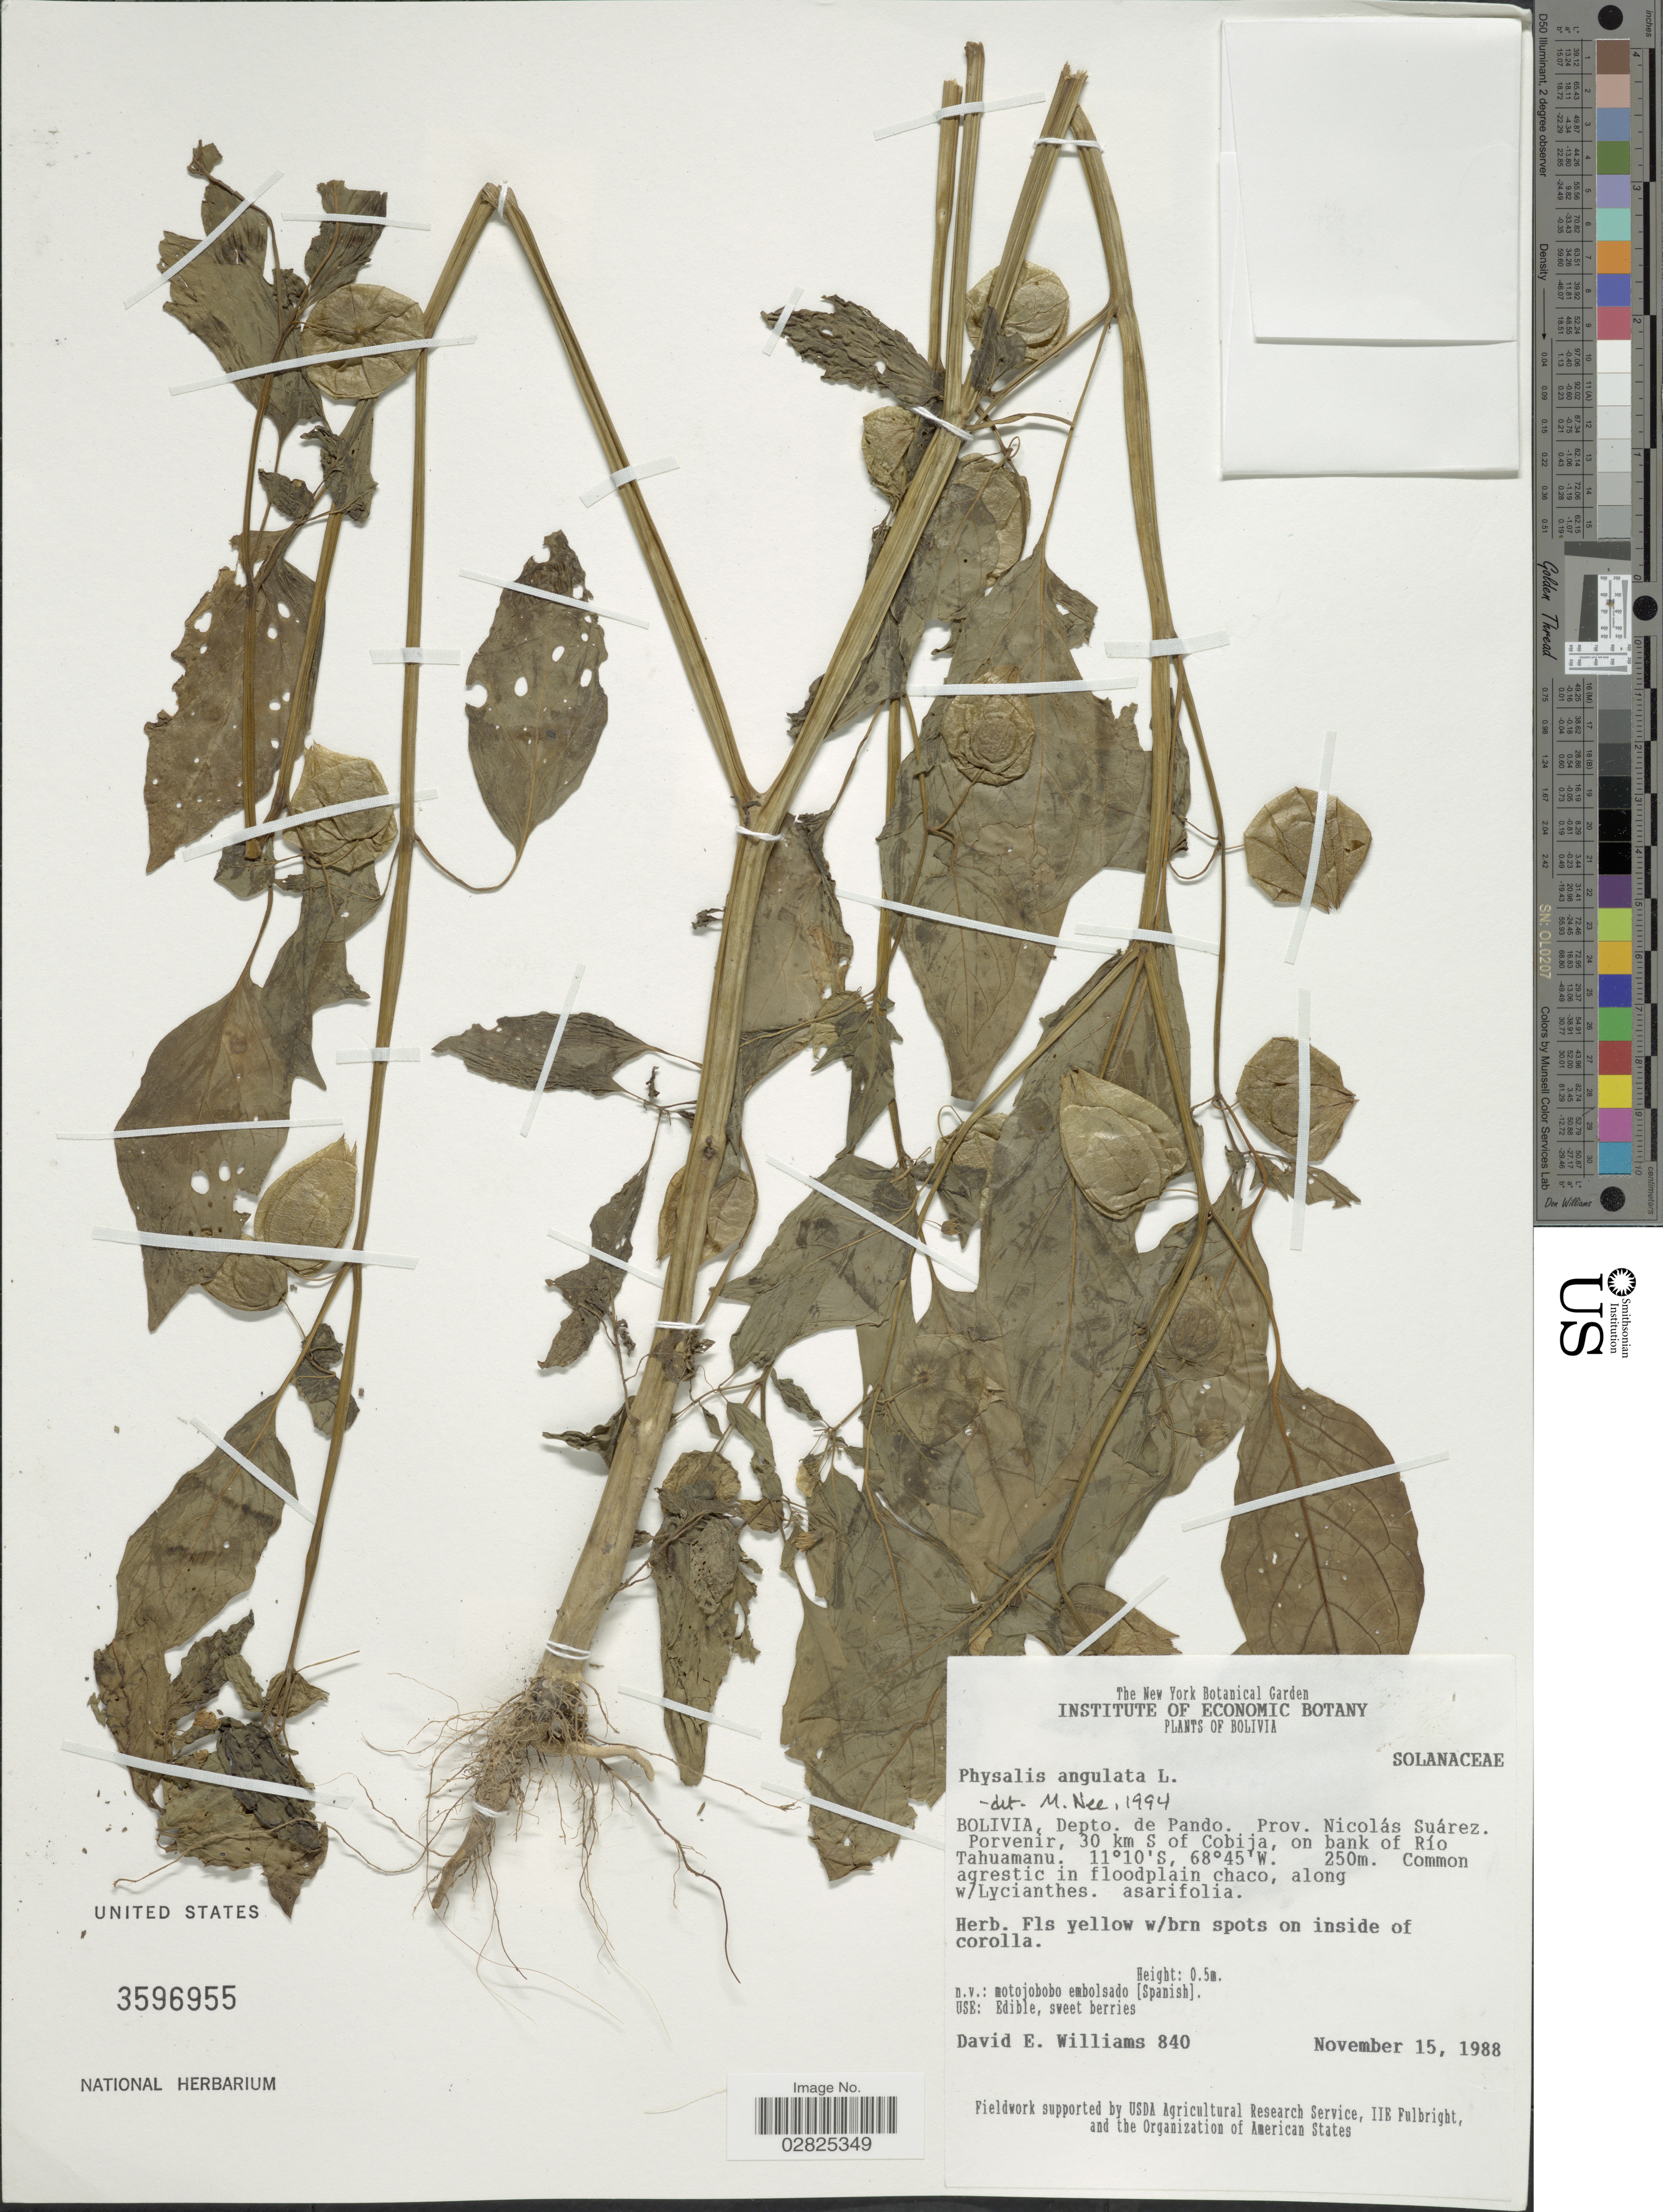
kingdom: Plantae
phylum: Tracheophyta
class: Magnoliopsida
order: Solanales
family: Solanaceae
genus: Physalis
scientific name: Physalis angulata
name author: L.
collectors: D. E. Williams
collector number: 840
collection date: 1988-11-15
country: Bolivia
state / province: Pando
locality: Depto. de Pando. Prov. Nicolás Suárez. Porvenir, 30 km S of Cobija, on bank of Río Tahuamanu.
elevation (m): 250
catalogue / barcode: US 3596955